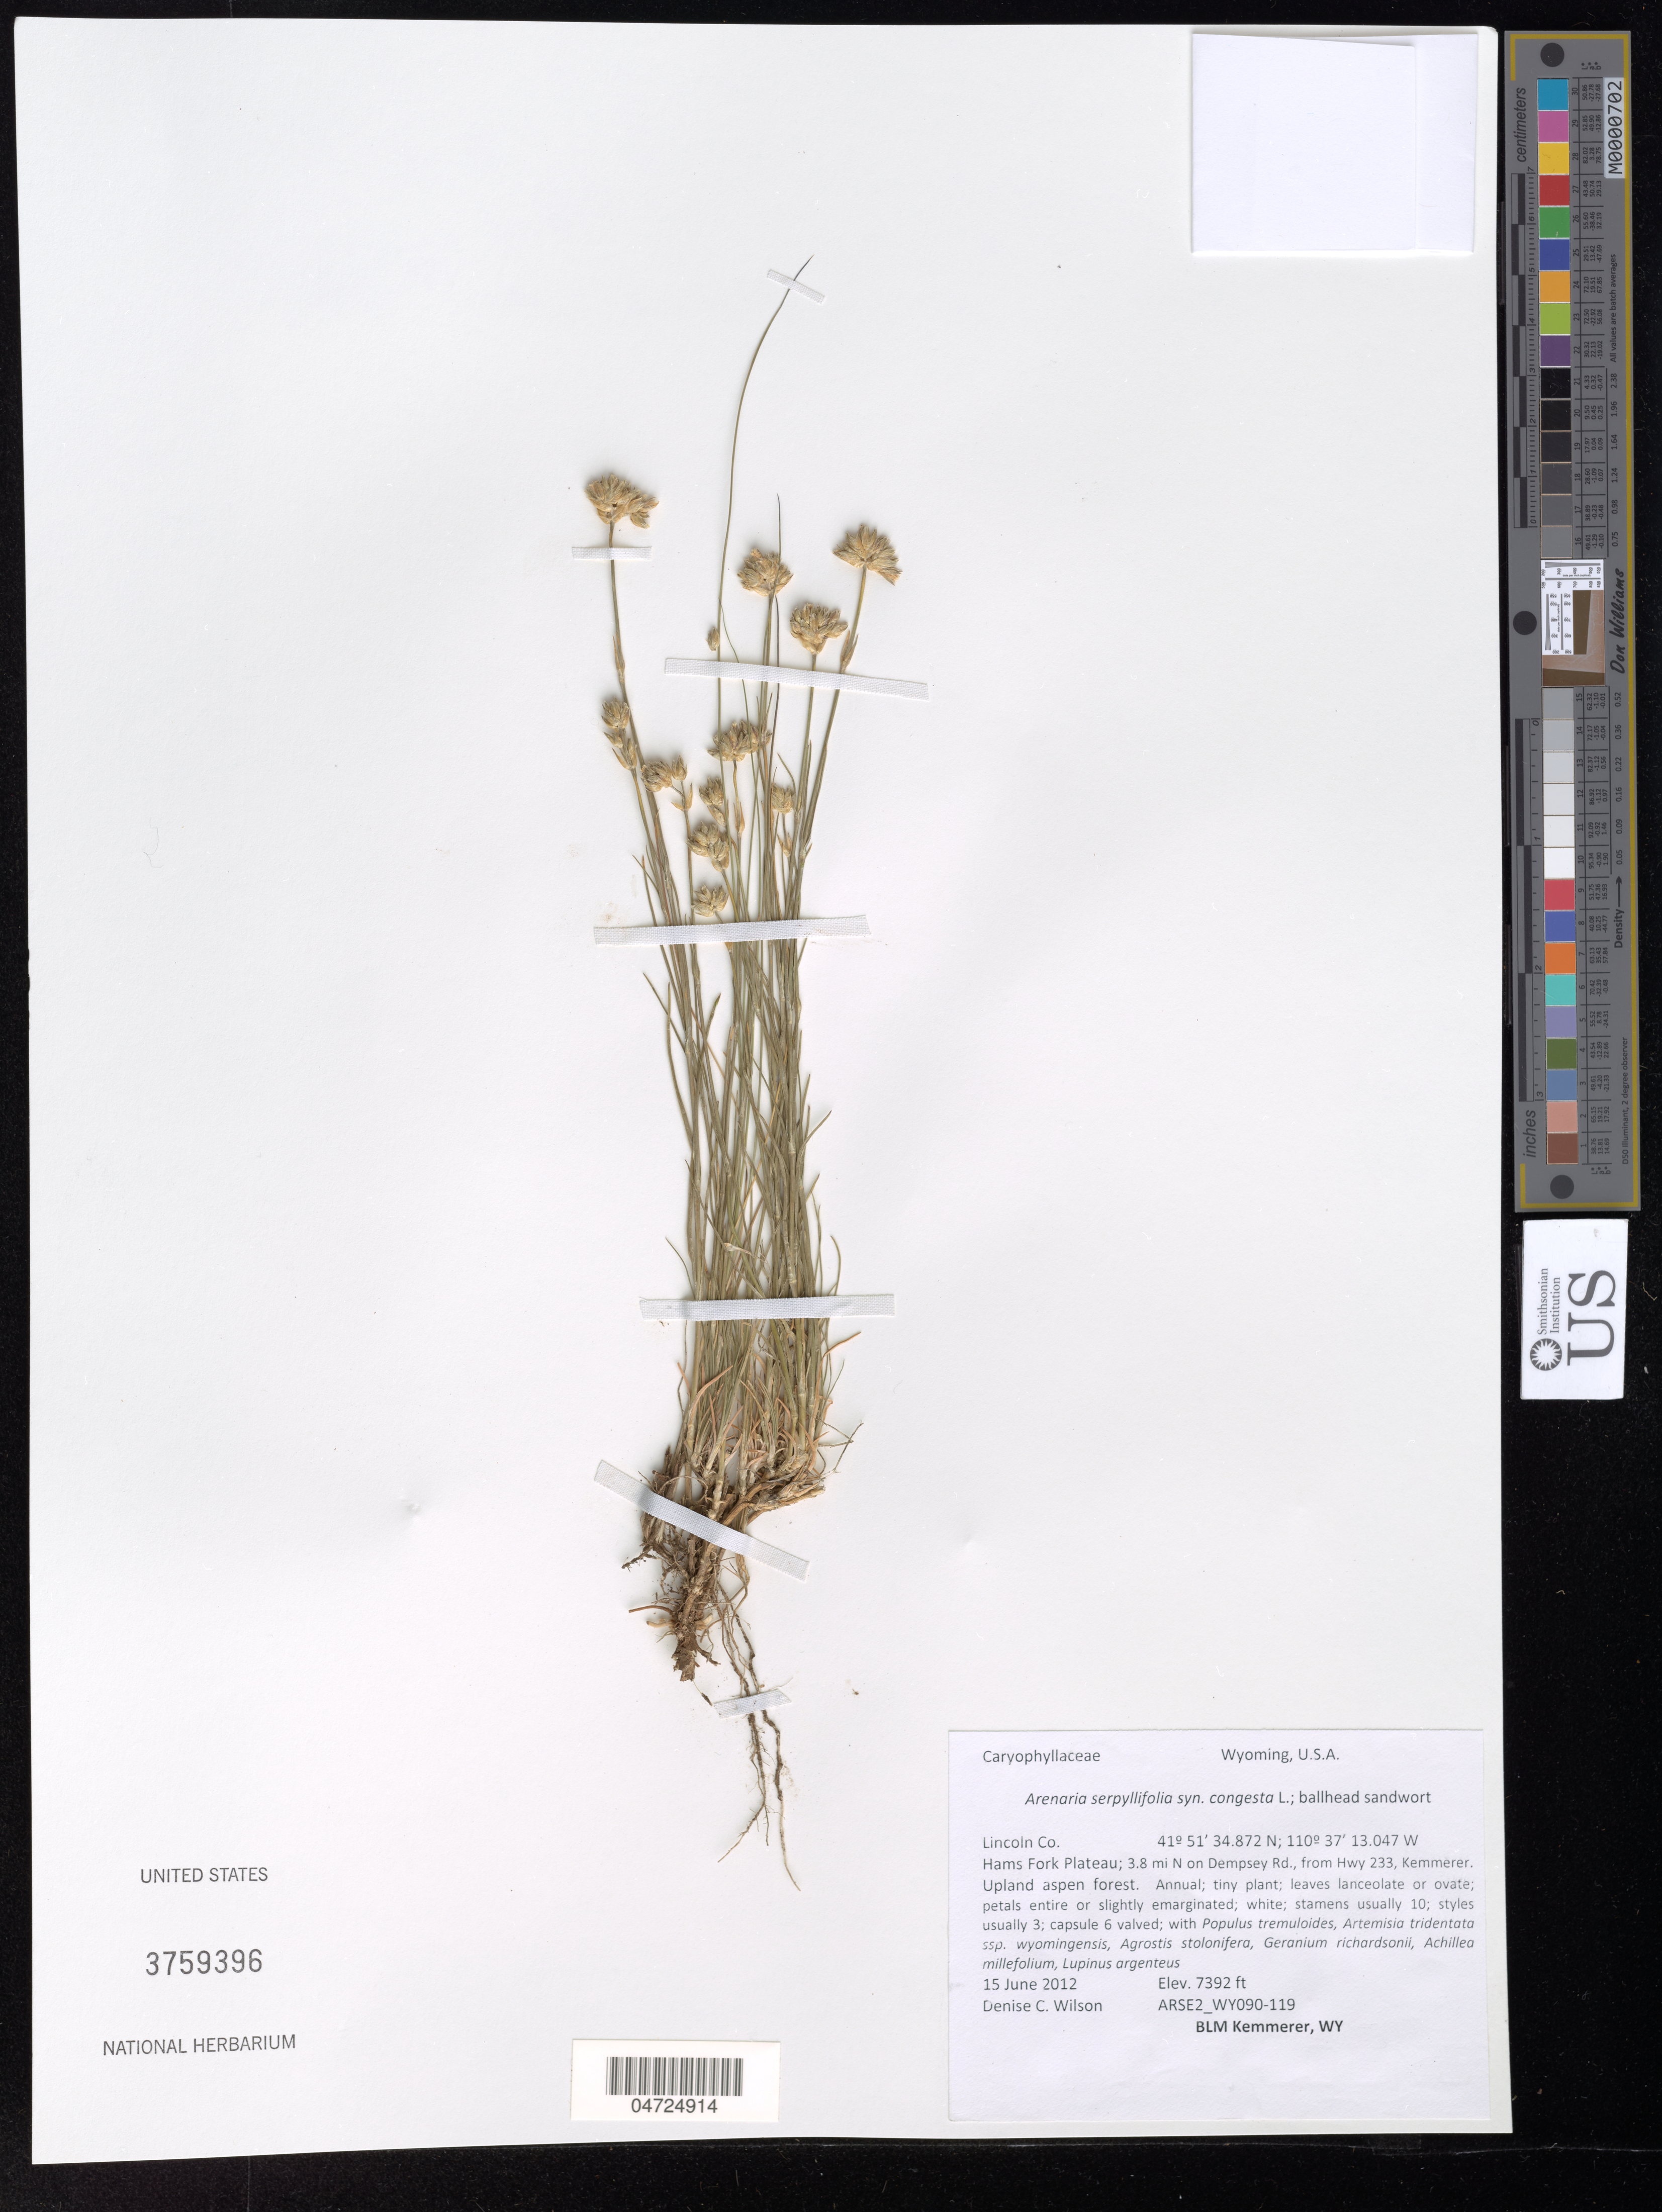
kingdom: Plantae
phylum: Tracheophyta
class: Magnoliopsida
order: Caryophyllales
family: Caryophyllaceae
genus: Arenaria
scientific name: Arenaria serpyllifolia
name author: L.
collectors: D. Wilson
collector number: ARSE2_WY090-119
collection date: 2012-06-15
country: United States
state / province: Wyoming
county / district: Lincoln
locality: Lincoln Co. Hams Fork Plateau; 3.8 mi N on Dempsey Rd., from Hwy 233, Kemmerer.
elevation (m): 2253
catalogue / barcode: US 3759396